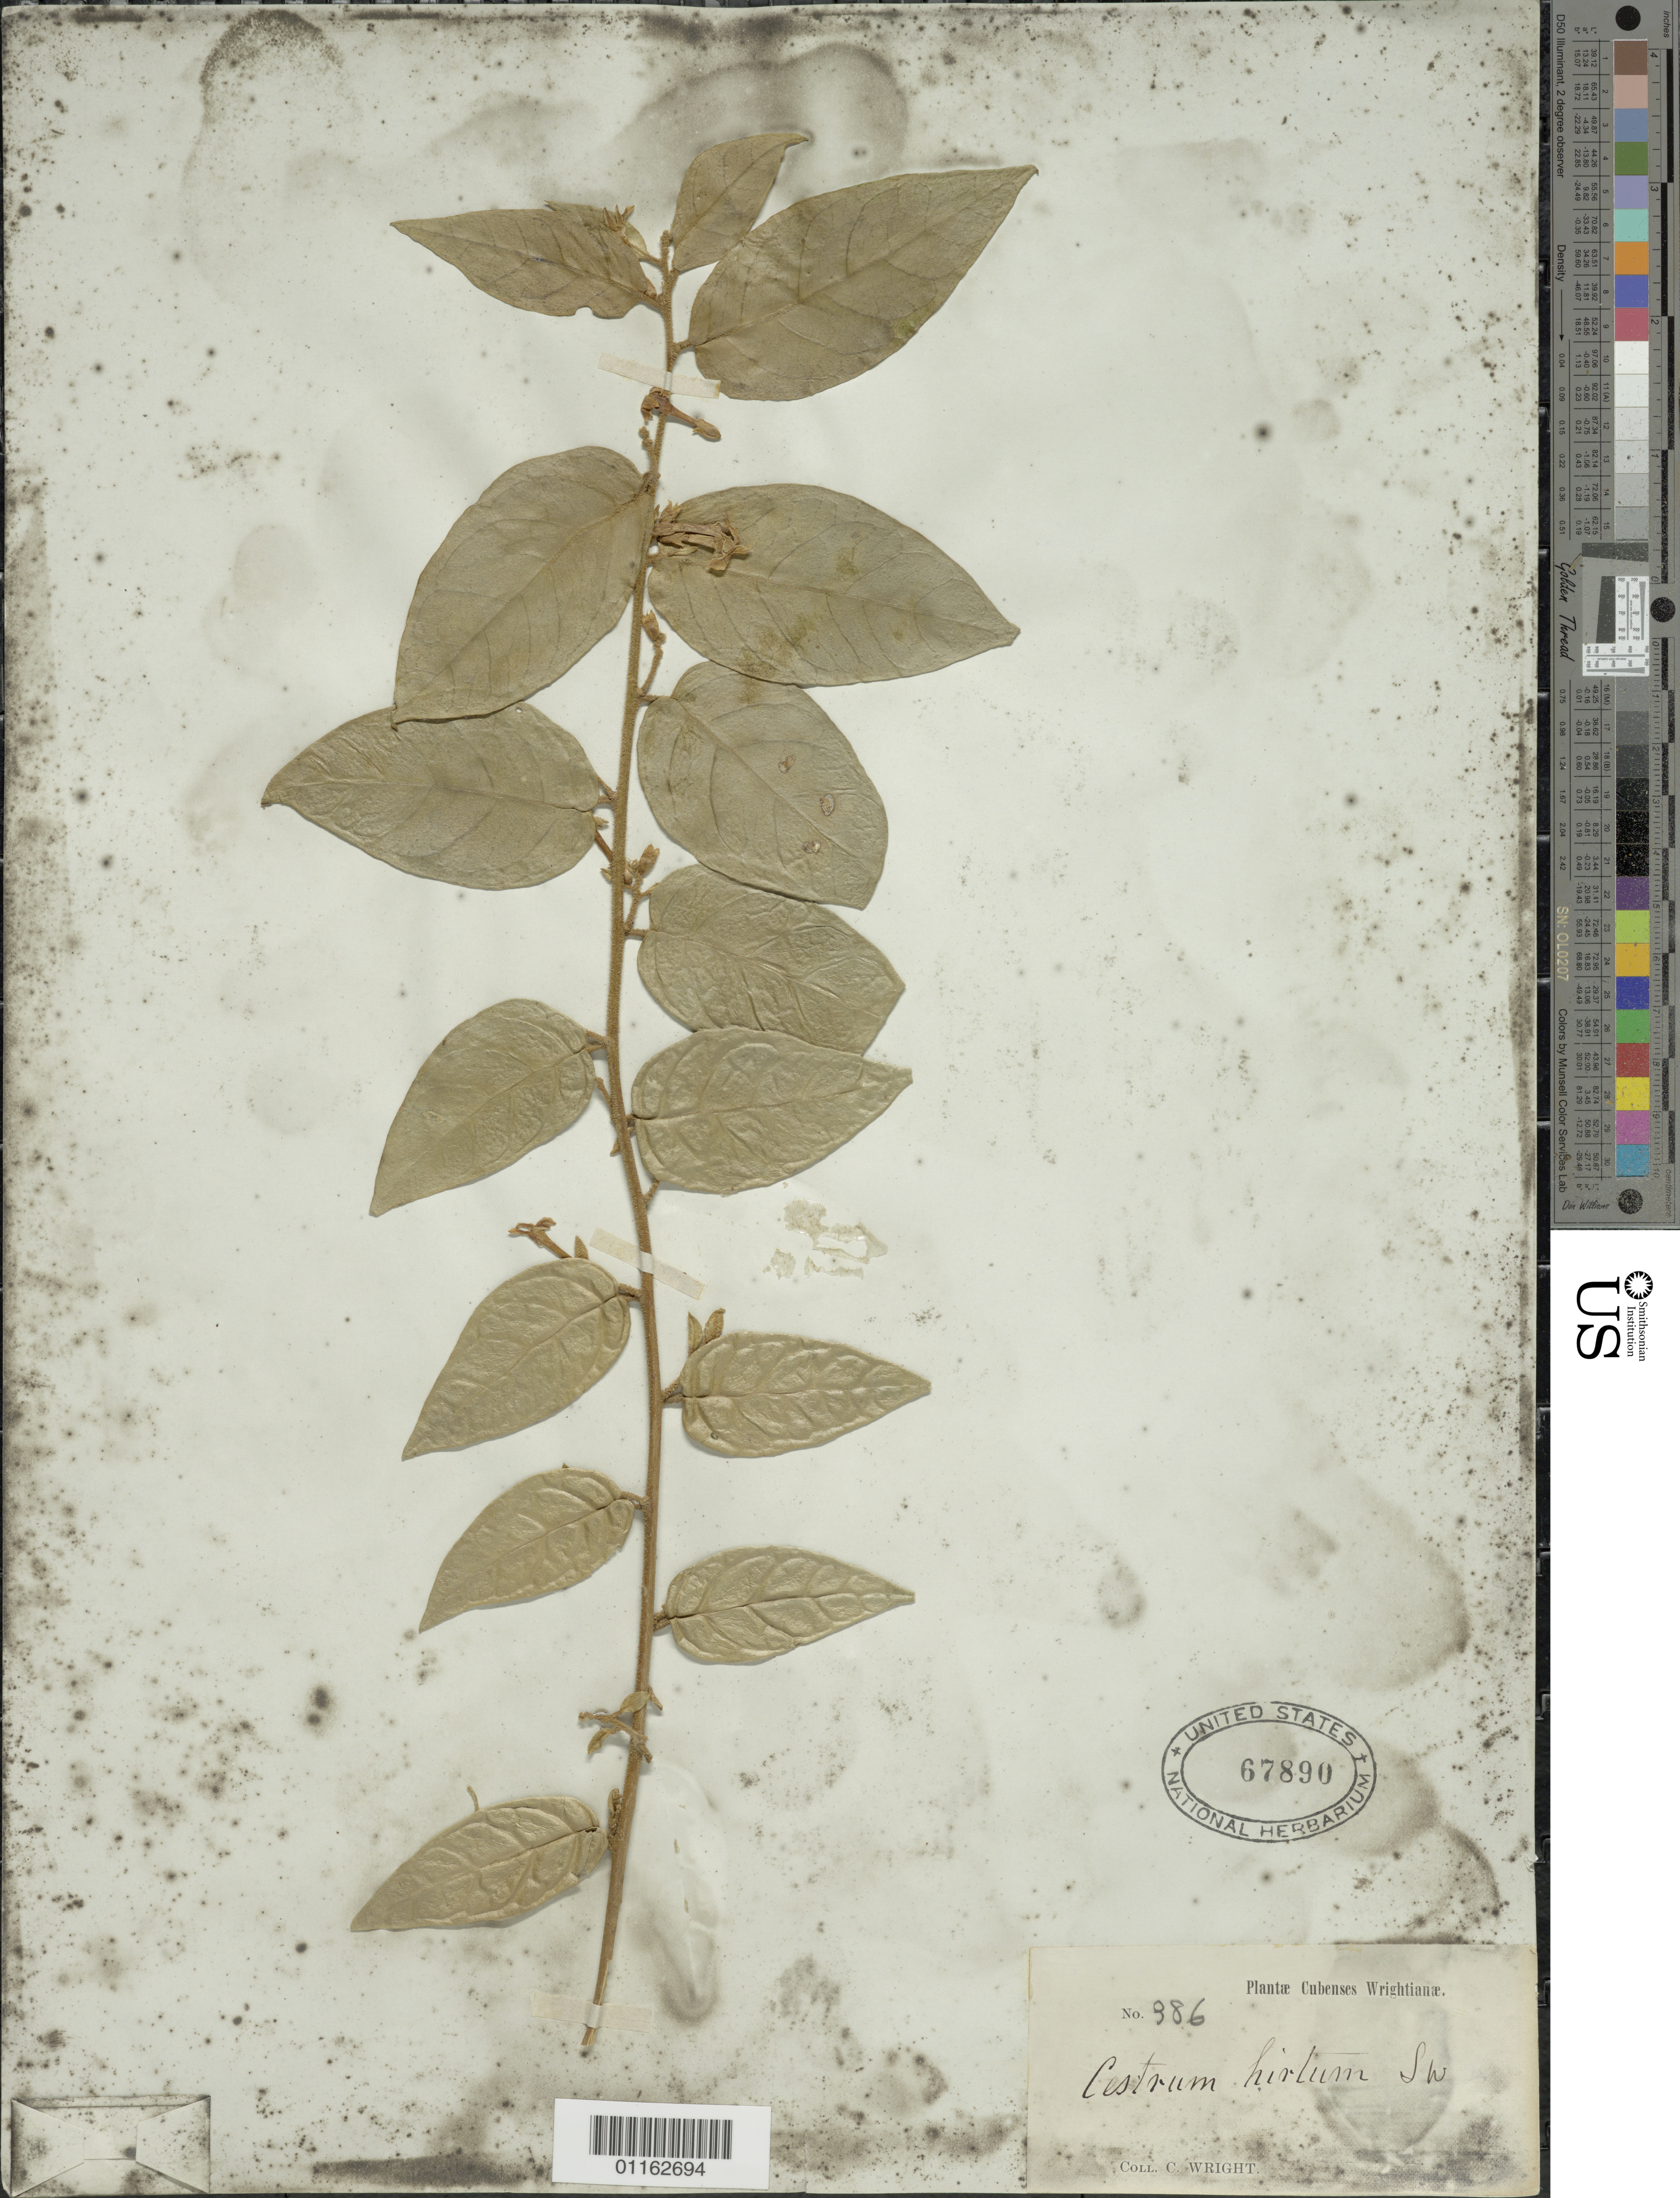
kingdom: Plantae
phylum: Tracheophyta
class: Magnoliopsida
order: Solanales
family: Solanaceae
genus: Cestrum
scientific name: Cestrum hirtum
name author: Sw.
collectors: C. Wright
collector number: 386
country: Cuba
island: Cuba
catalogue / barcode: US 67890